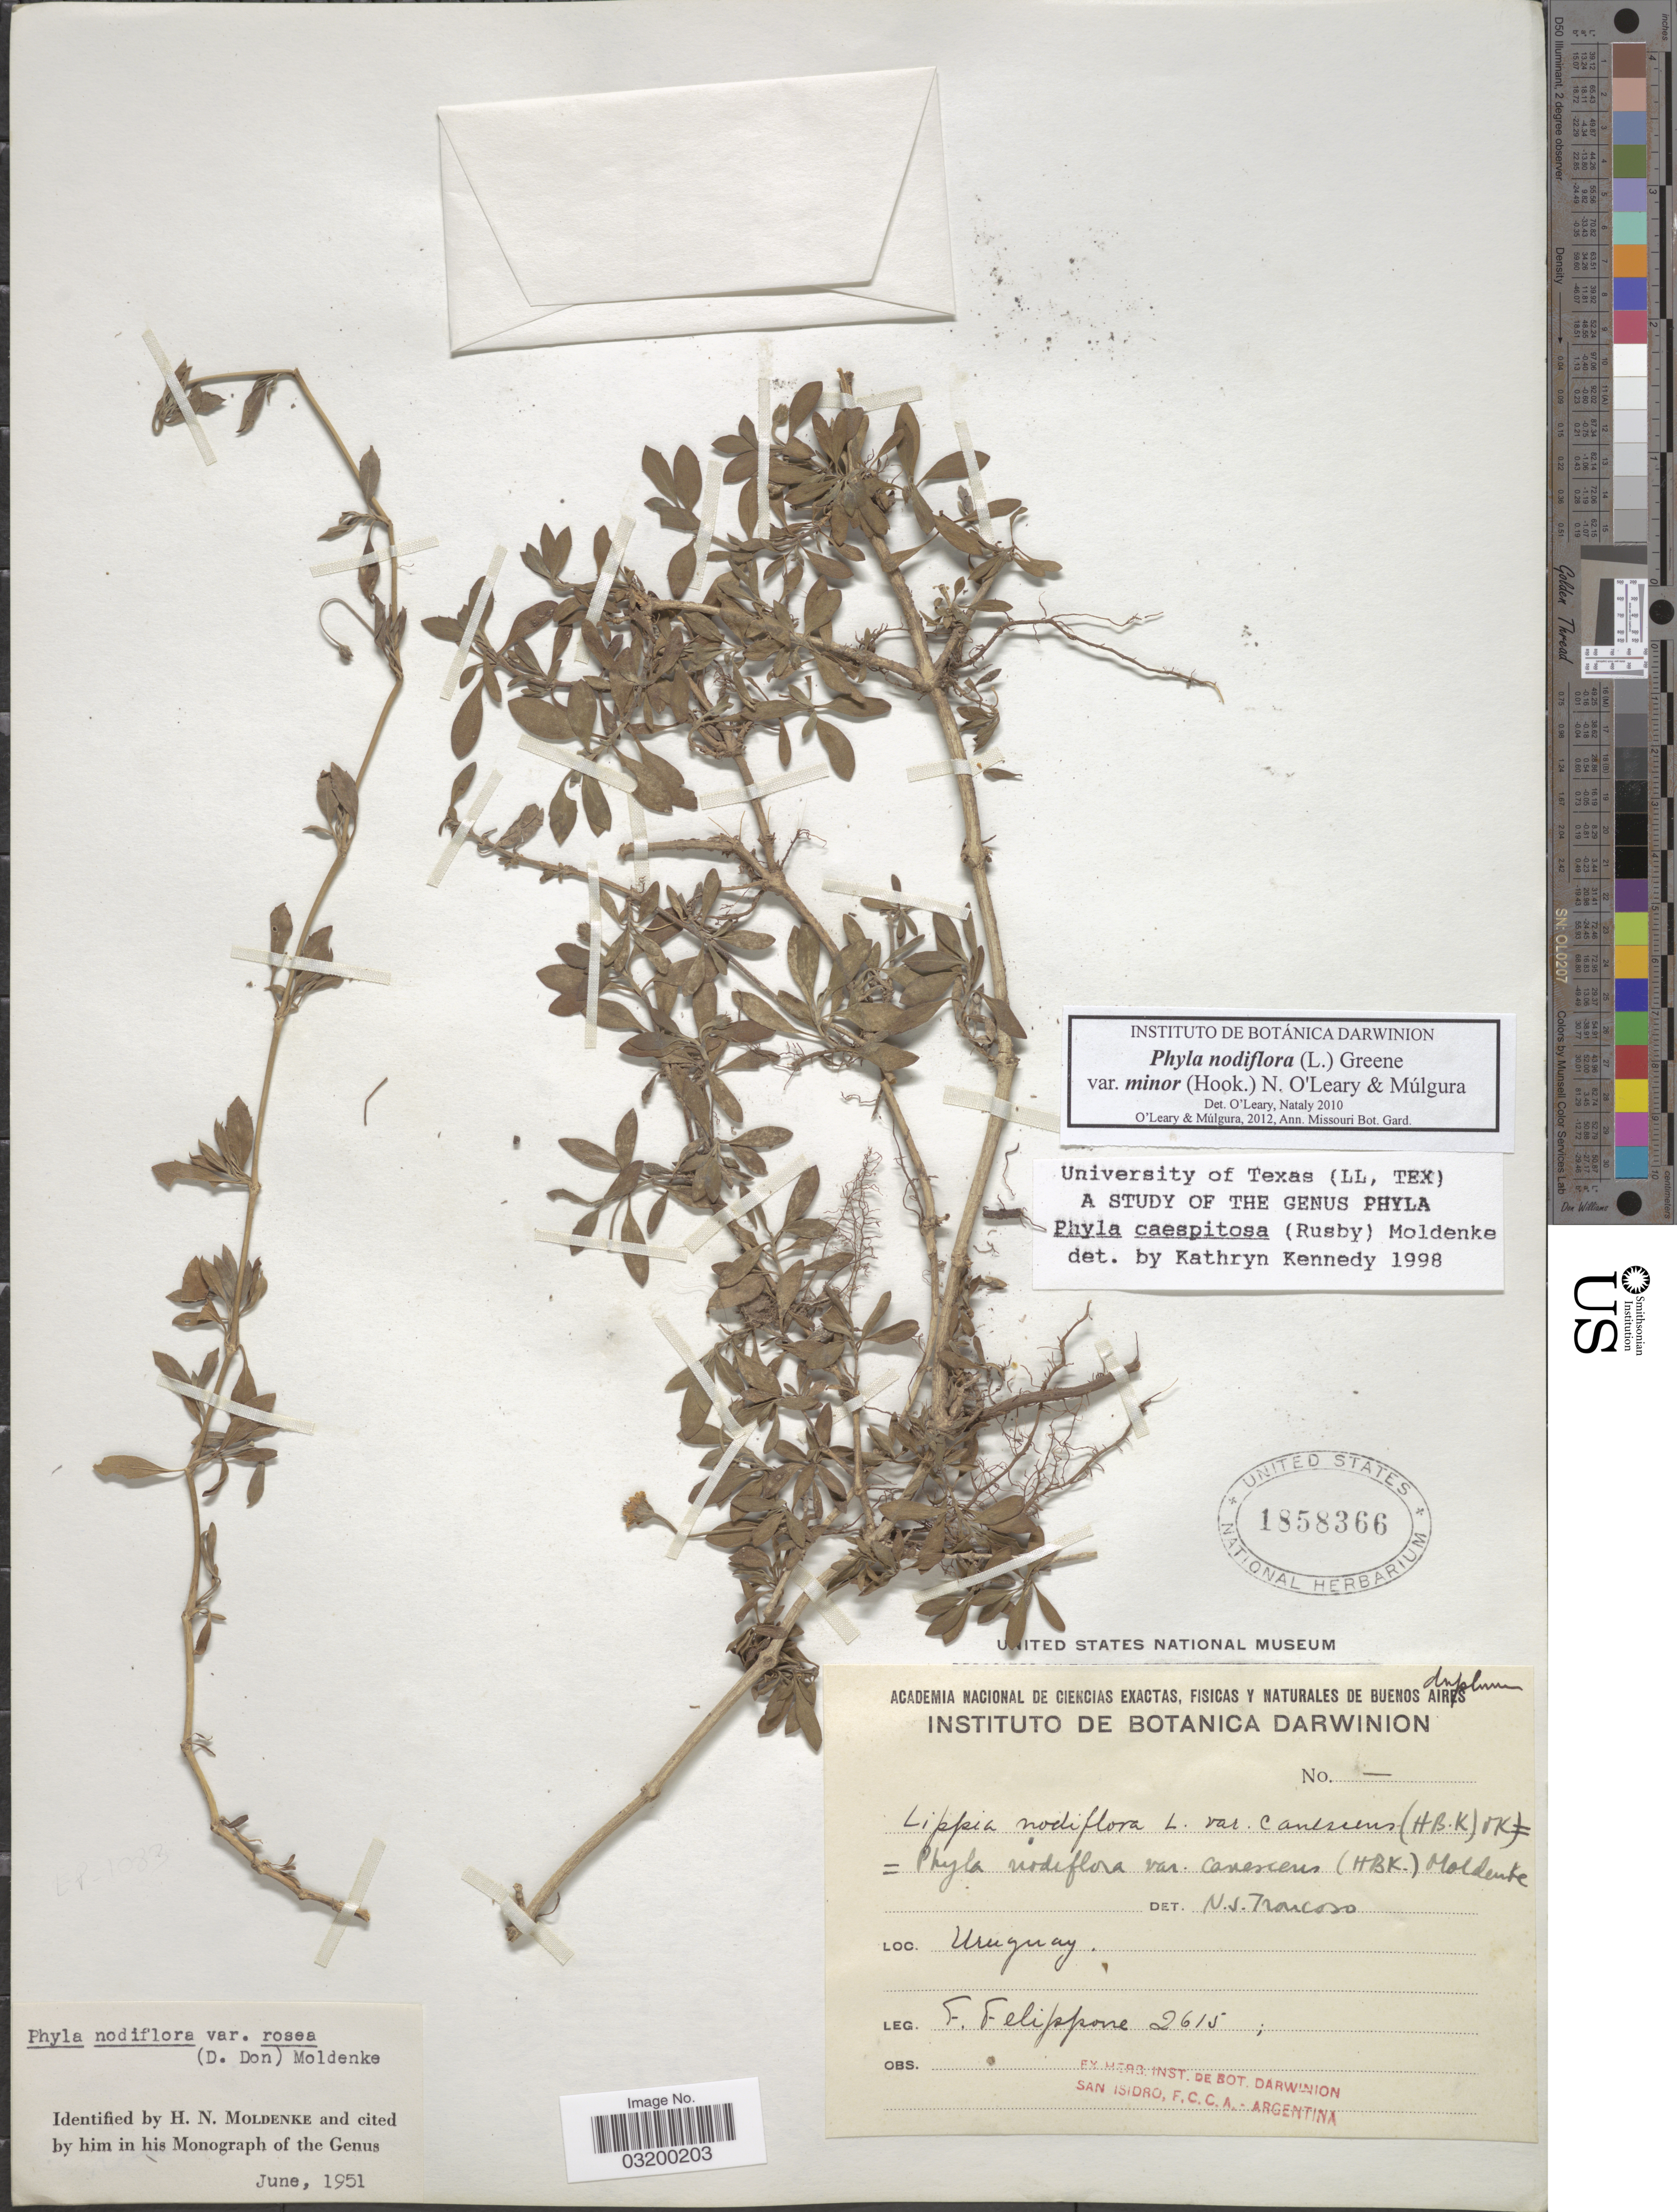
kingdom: Plantae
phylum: Tracheophyta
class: Magnoliopsida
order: Lamiales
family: Verbenaceae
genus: Phyla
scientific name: Phyla nodiflora var. minor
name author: (Hook.) N. O'Leary & Mulgura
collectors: F. Felippone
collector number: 2615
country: Uruguay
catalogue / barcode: US 1858366